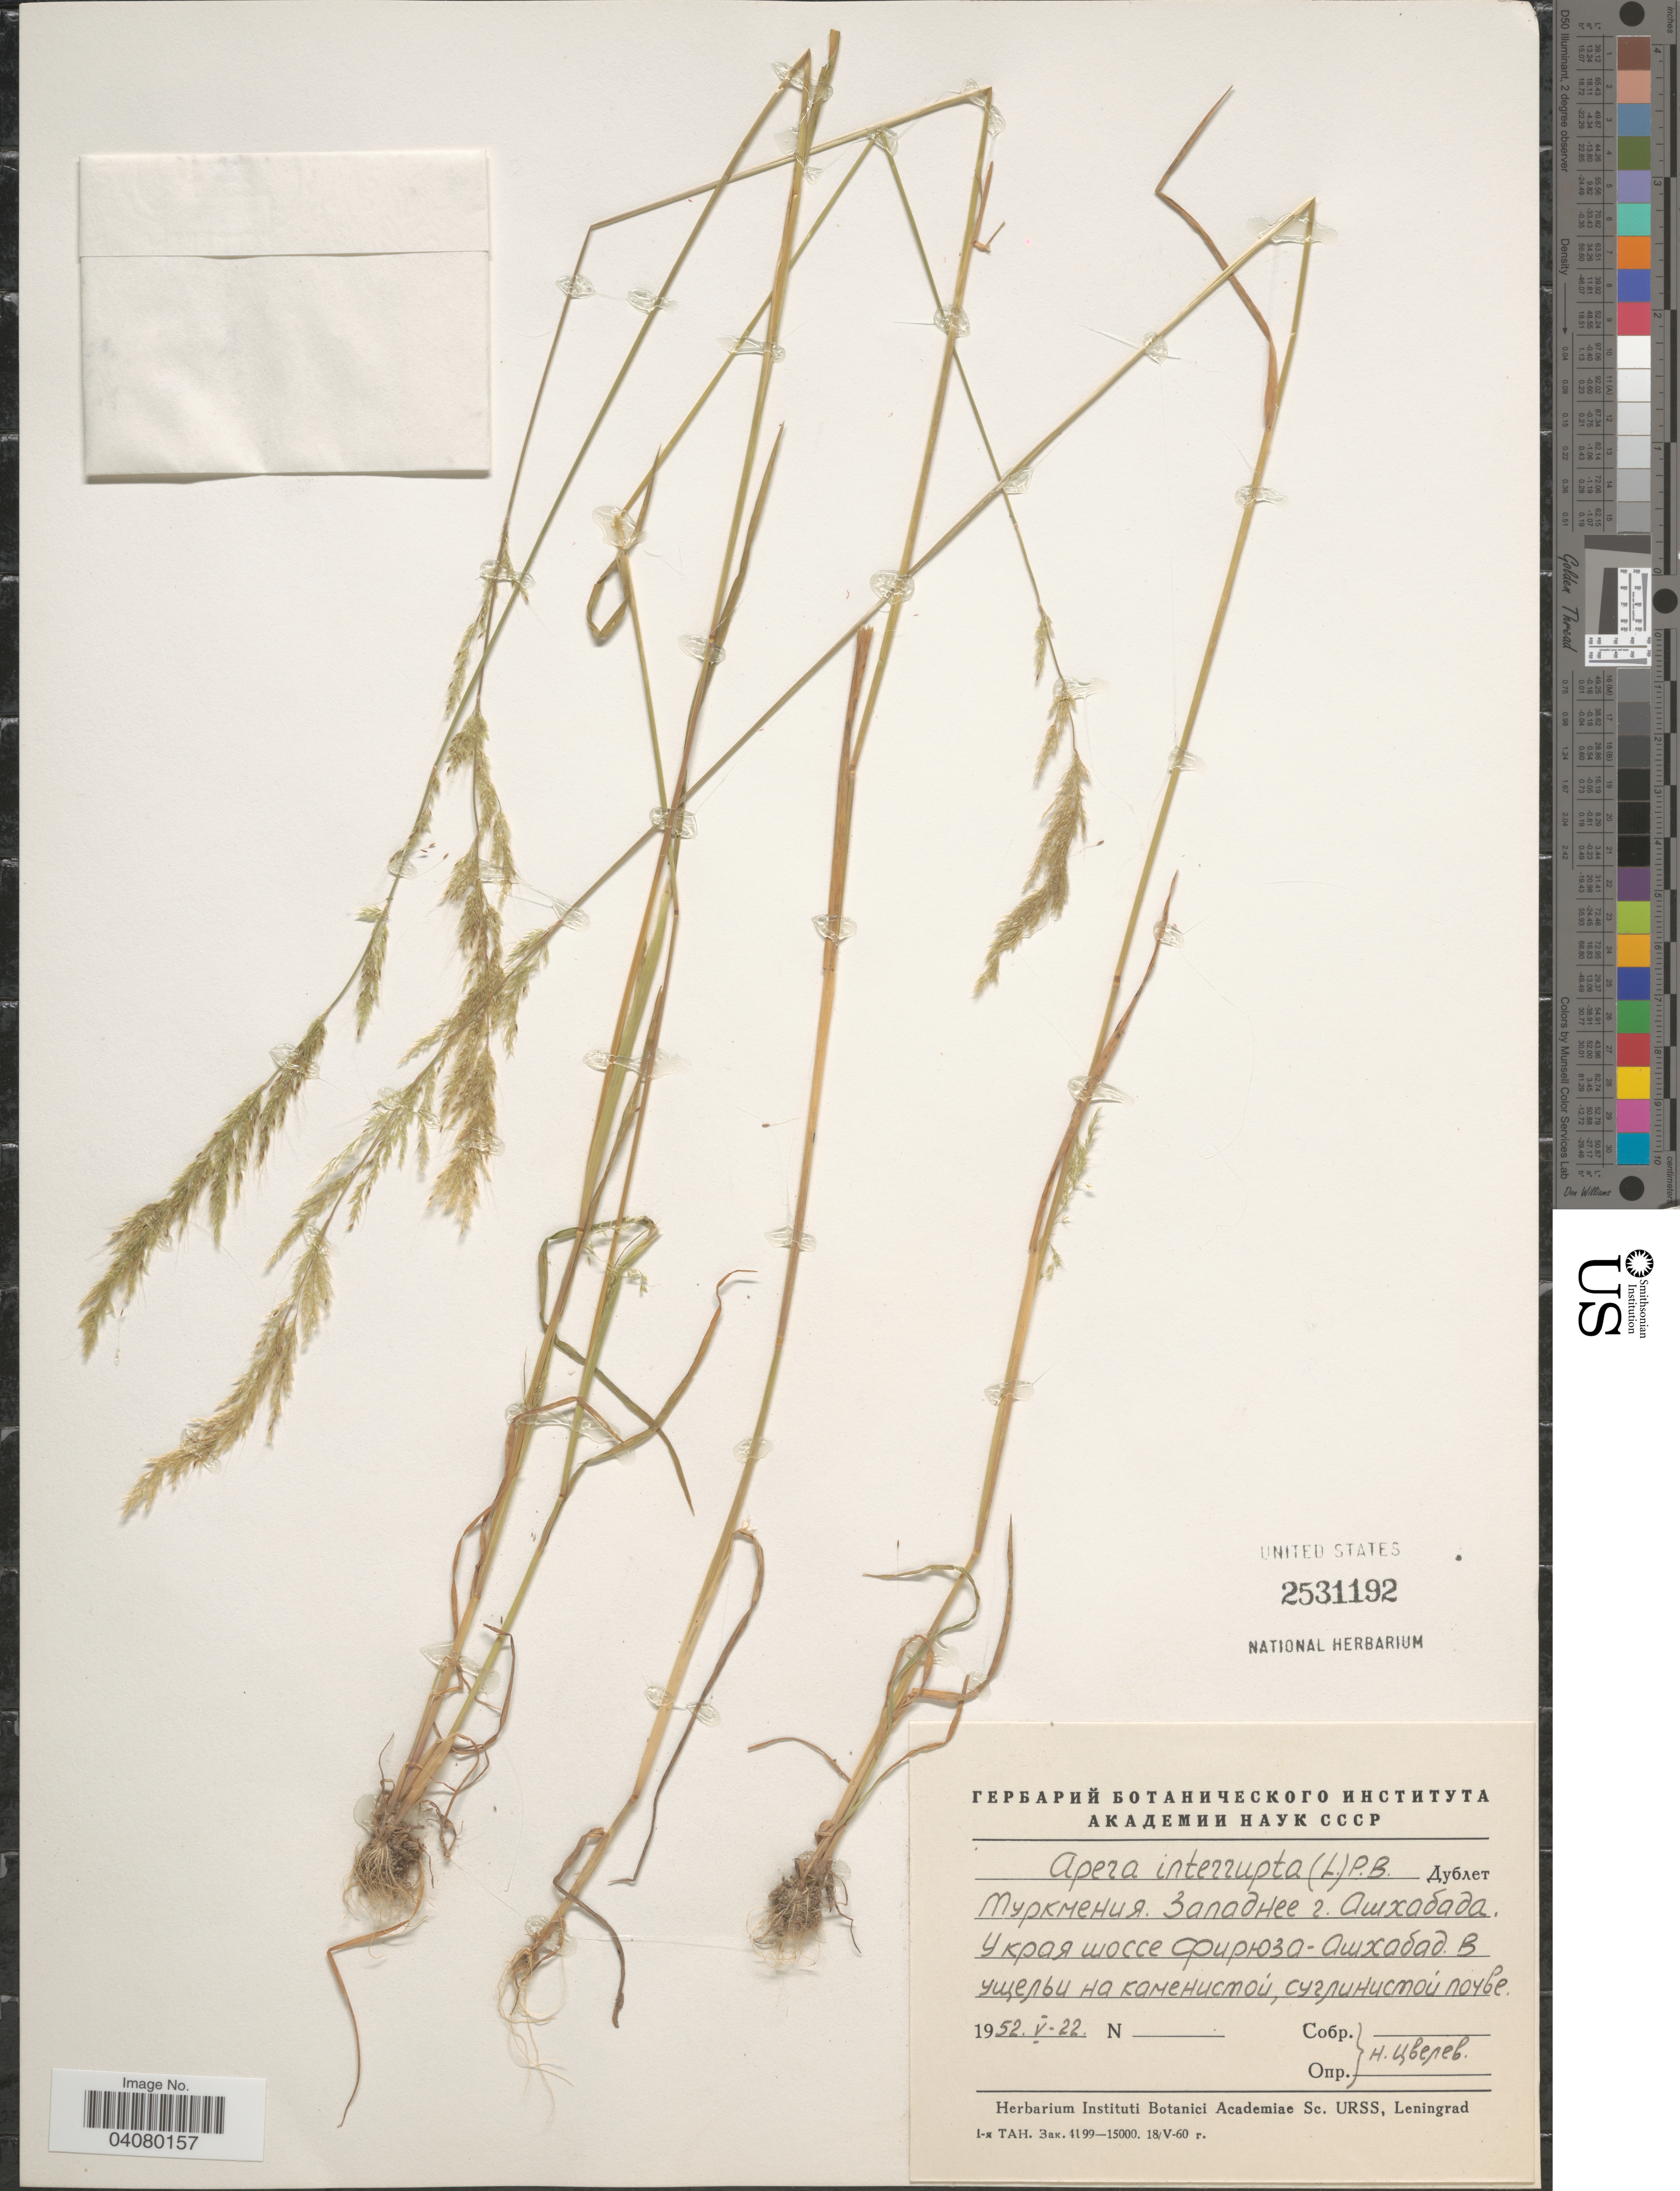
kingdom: Plantae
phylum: Tracheophyta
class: Liliopsida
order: Poales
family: Poaceae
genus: Apera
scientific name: Apera interrupta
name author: (L.) P. Beauv.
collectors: N. Tsvelev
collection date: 1952-05-22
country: Turkmenistan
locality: W of Ashgabad, on the road Firyuza-Ashgabad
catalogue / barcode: US 2531192